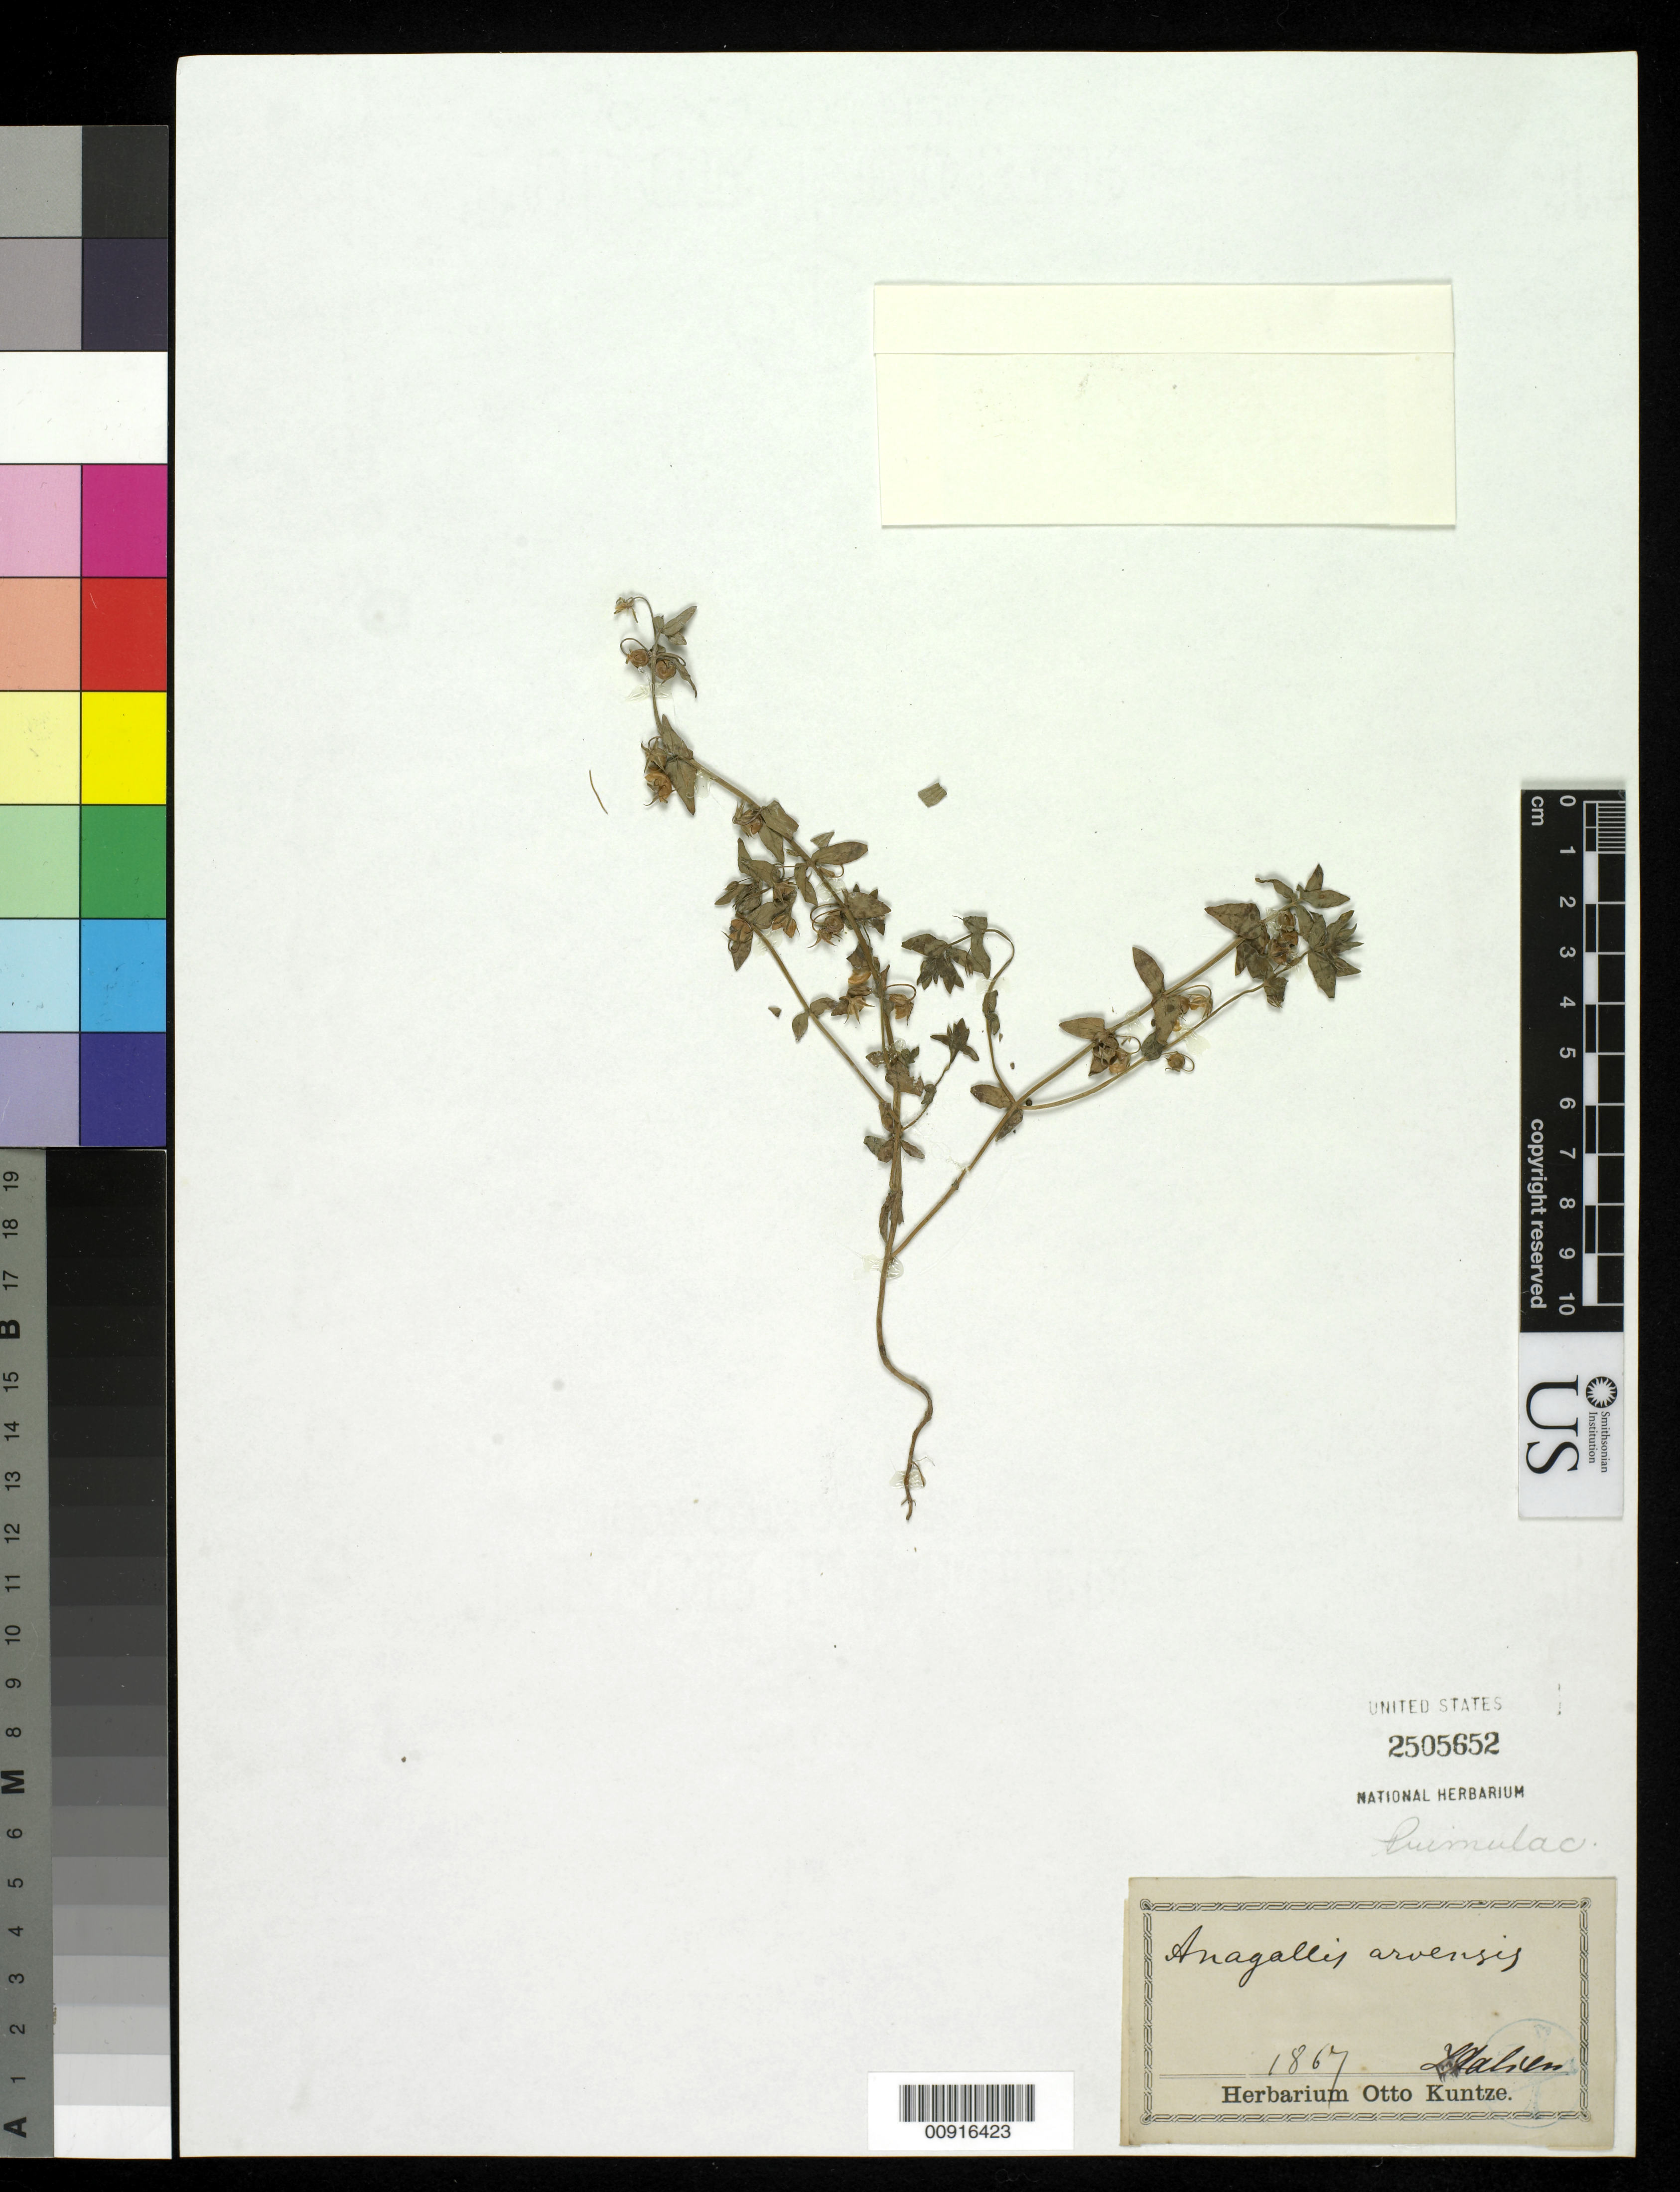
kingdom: Plantae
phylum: Tracheophyta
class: Magnoliopsida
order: Ericales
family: Primulaceae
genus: Anagallis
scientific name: Anagallis arvensis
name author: L.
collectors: ex Herb. O. Kuntze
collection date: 1867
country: Italy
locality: Italien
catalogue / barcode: US 2505652